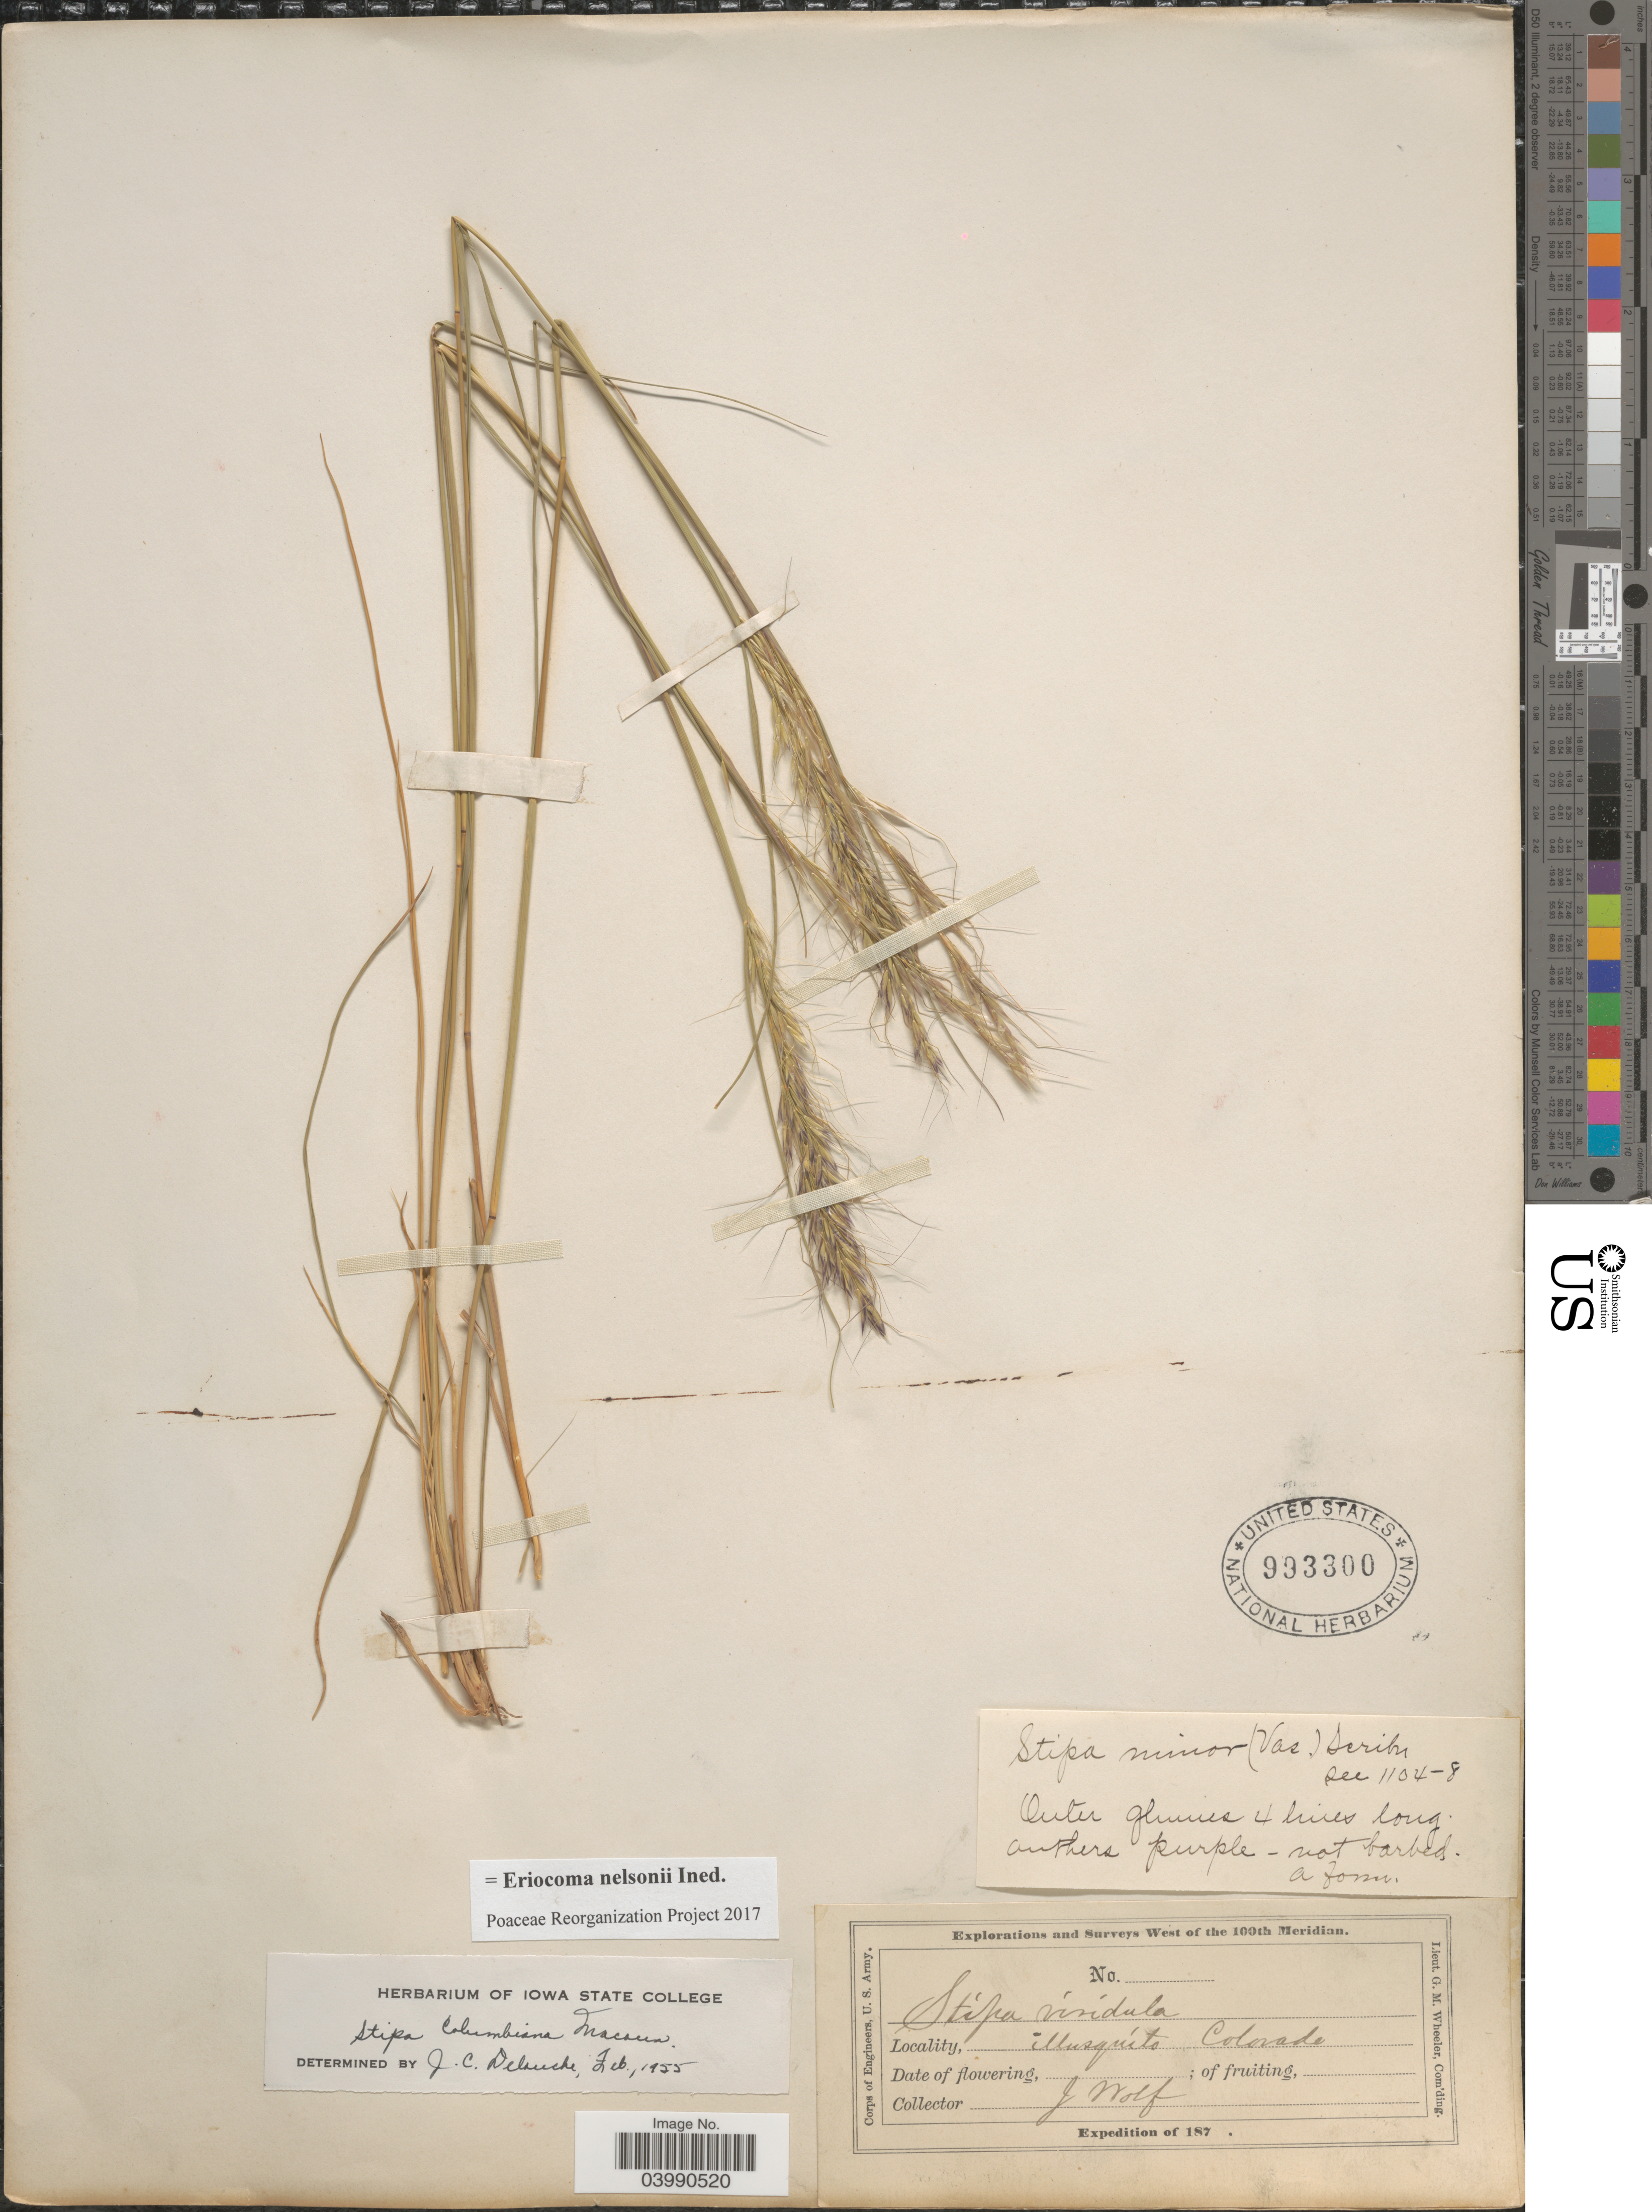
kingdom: Plantae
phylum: Tracheophyta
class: Liliopsida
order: Poales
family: Poaceae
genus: Eriocoma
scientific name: Eriocoma nelsonii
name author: (Scribn.) Romasch.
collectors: J. Wolf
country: United States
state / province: Colorado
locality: Musquíto.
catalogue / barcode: US 993300